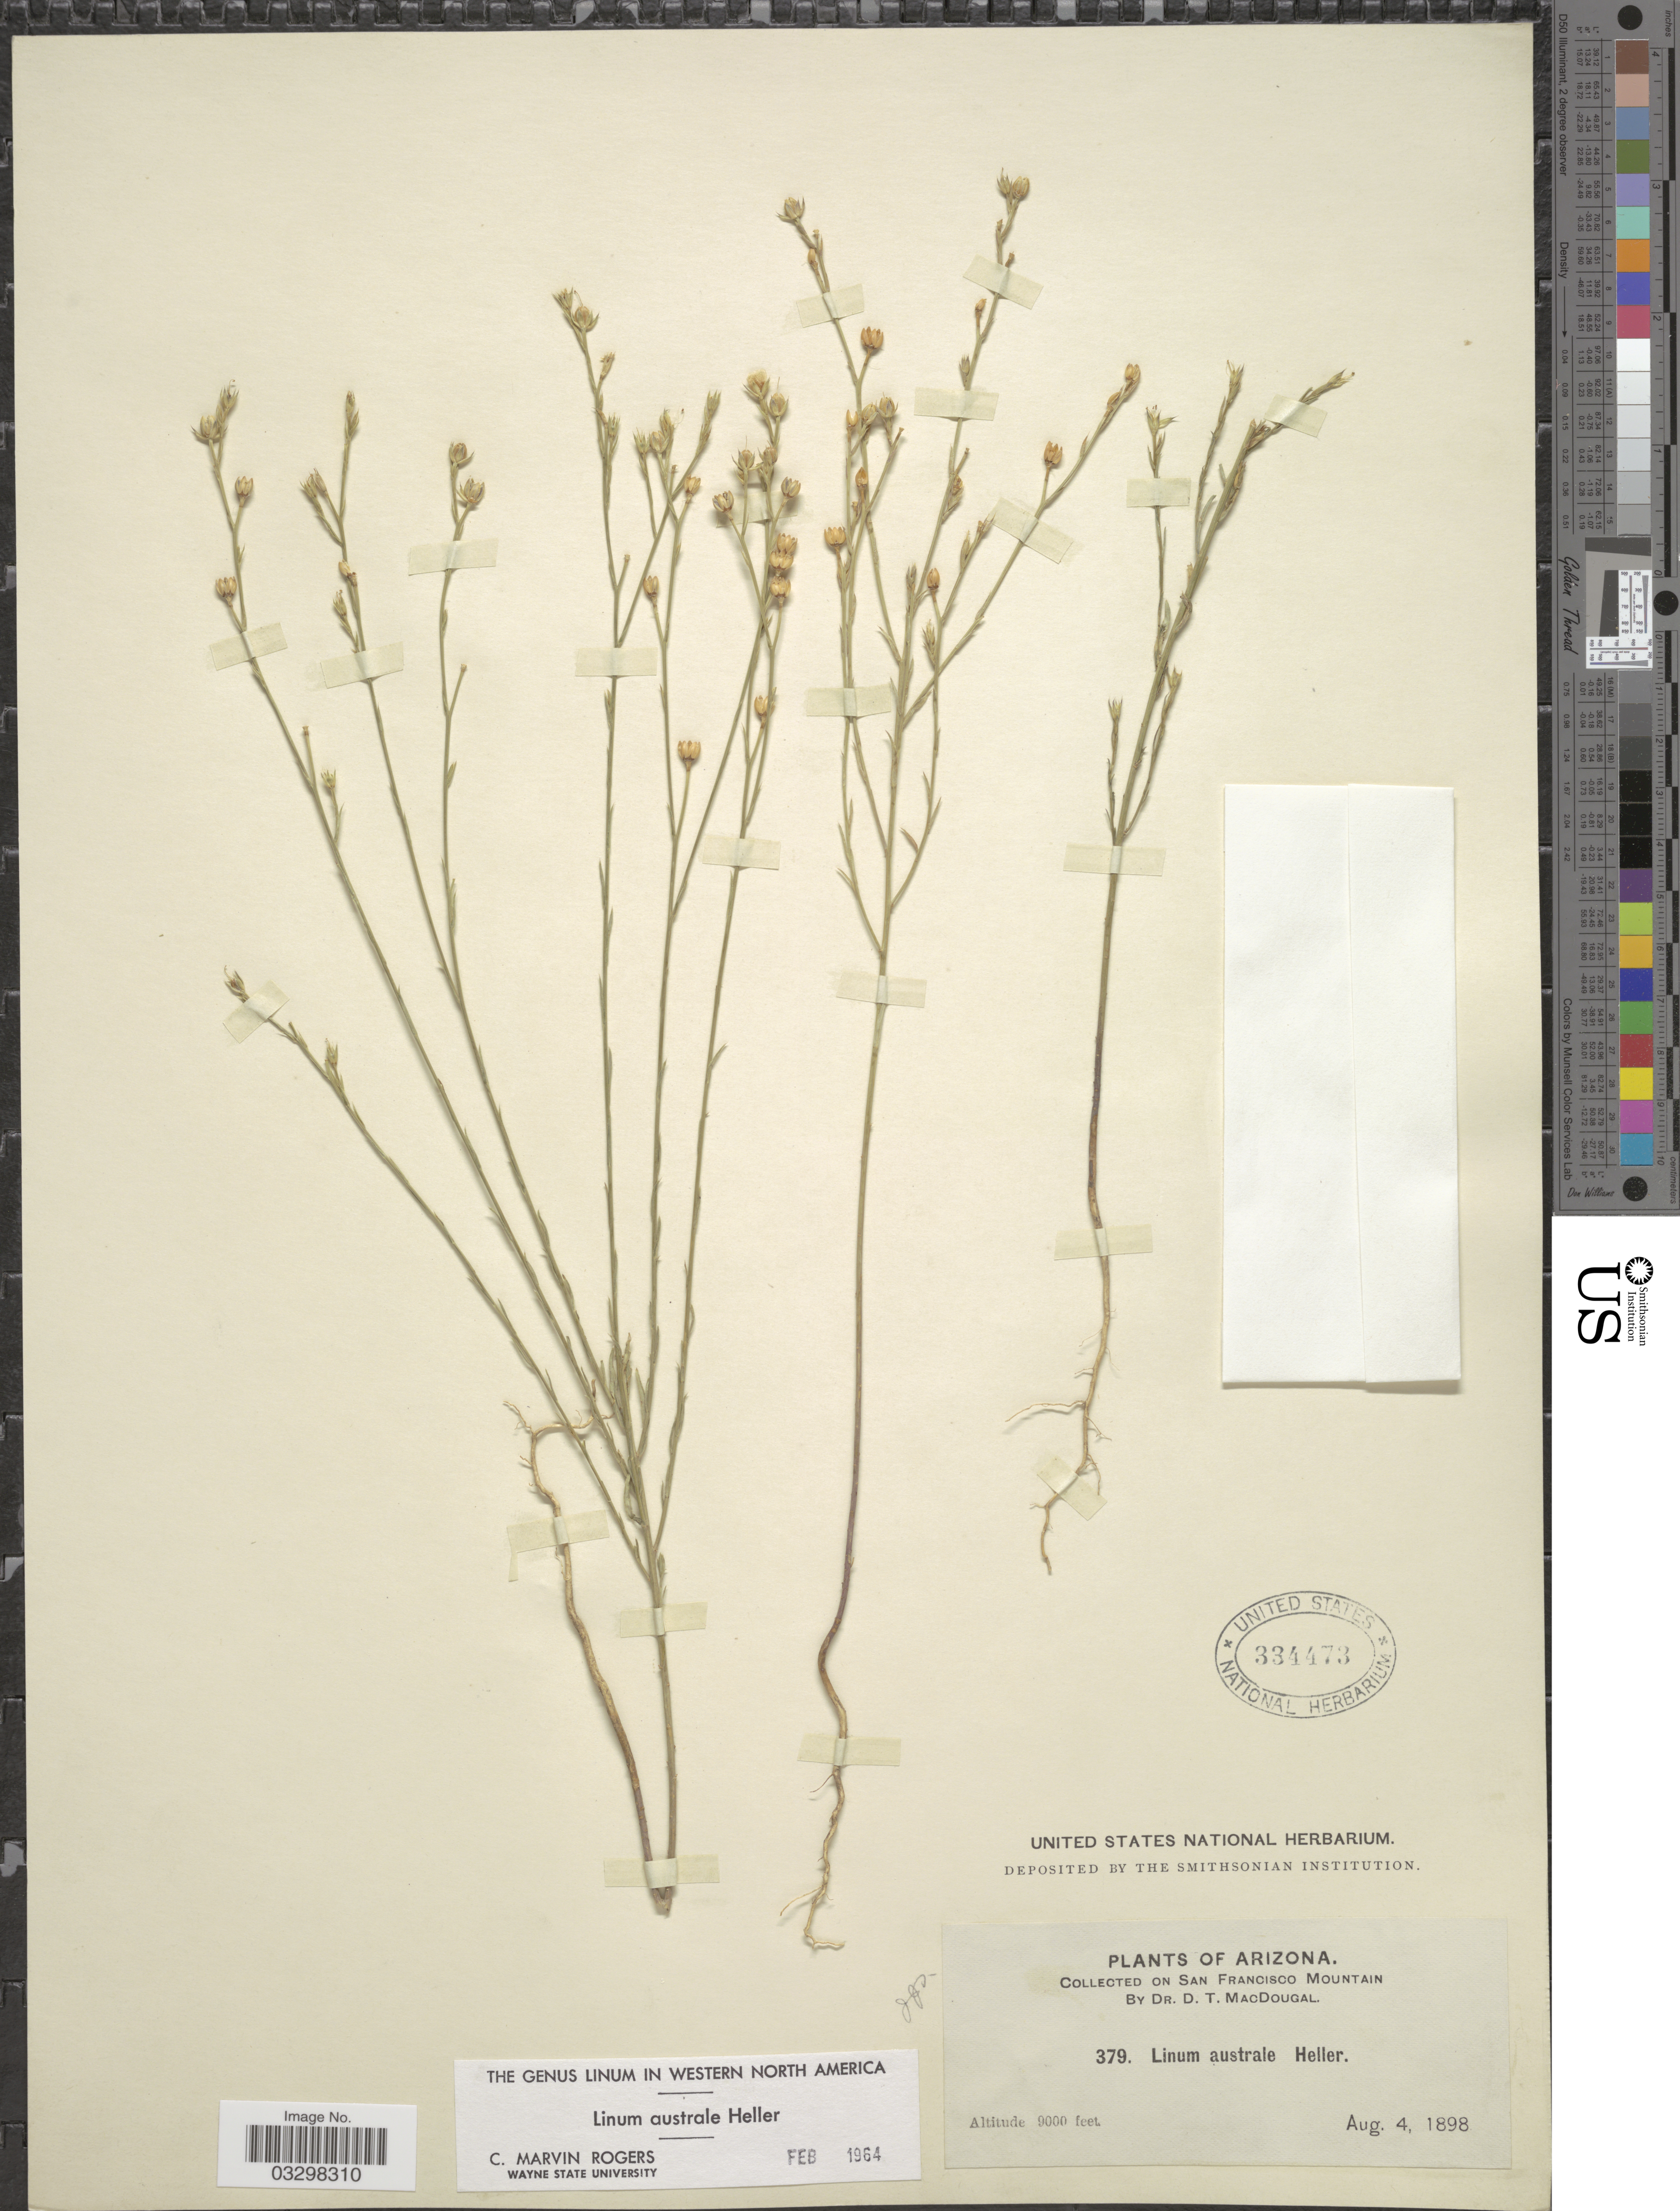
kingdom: Plantae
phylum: Tracheophyta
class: Magnoliopsida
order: Malpighiales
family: Linaceae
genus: Linum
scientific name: Linum australe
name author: A. Heller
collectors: D. T. MacDougal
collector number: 379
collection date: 1898-08-04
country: United States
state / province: Arizona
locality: On San Francisco Mountain.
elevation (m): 2743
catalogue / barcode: US 334473